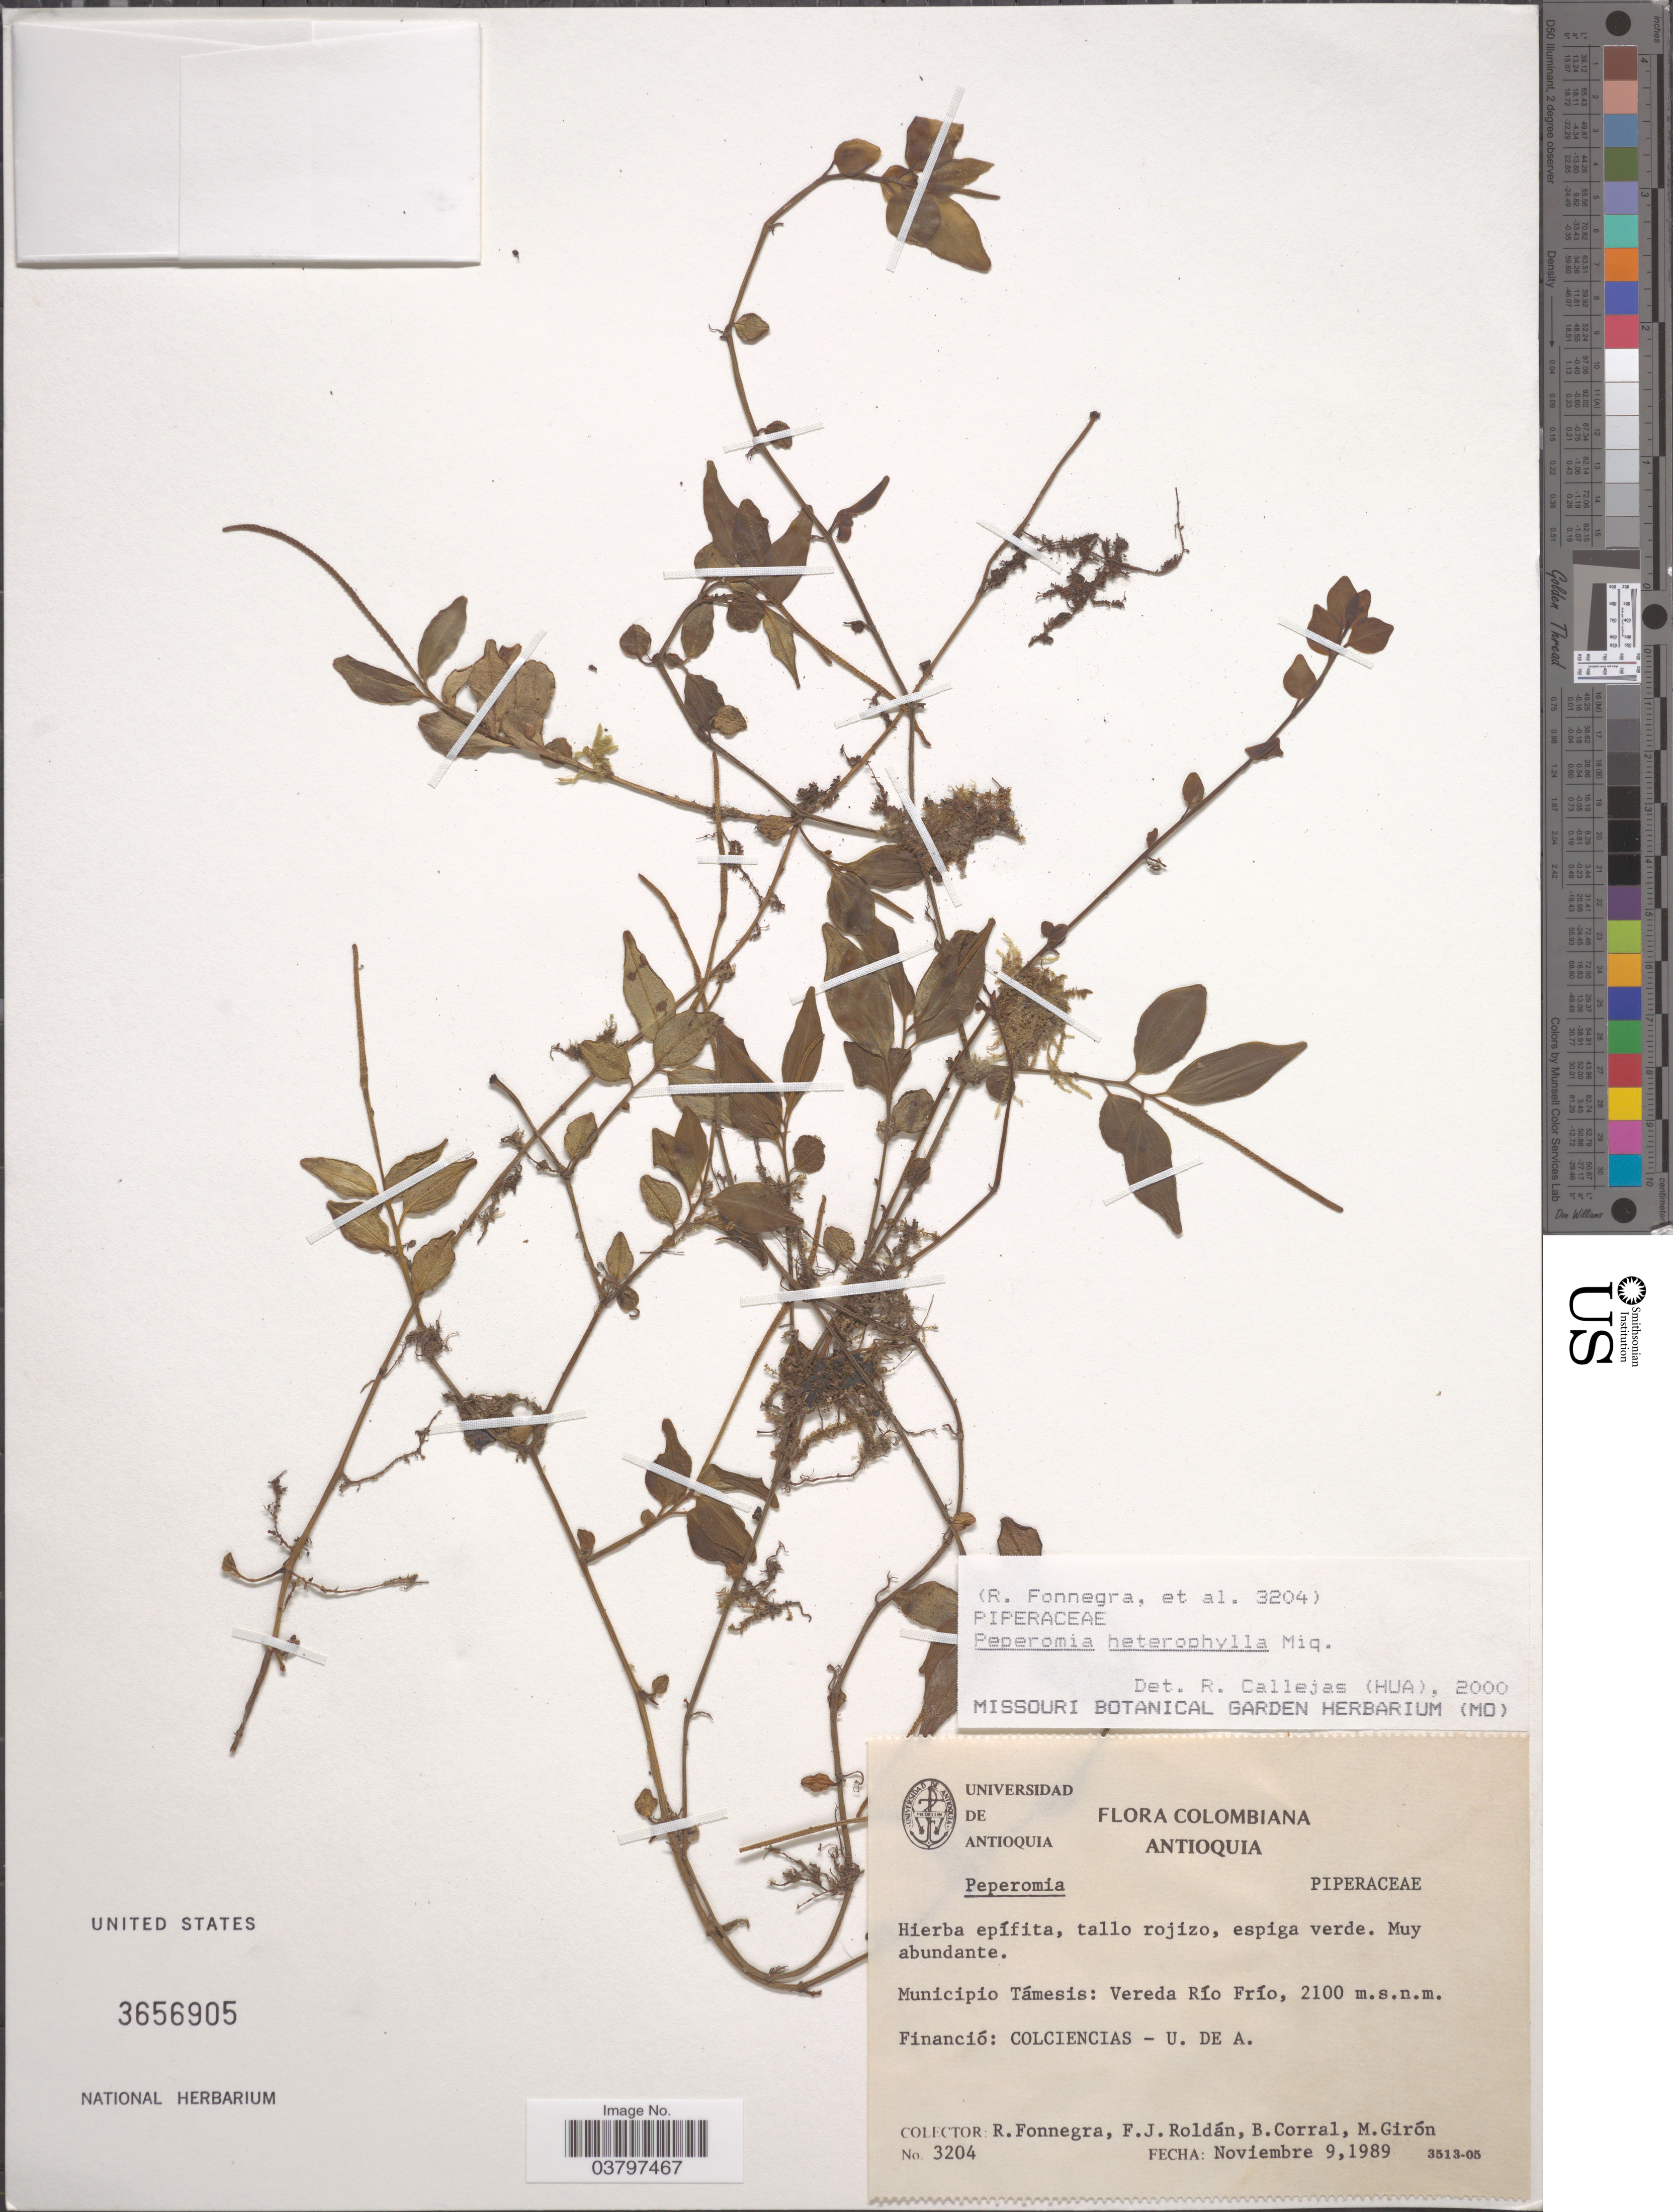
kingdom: Plantae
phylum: Tracheophyta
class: Magnoliopsida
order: Piperales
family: Piperaceae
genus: Peperomia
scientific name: Peperomia heterophylla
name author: Miq.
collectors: R. Fonnegra, F. J. Roldán, B. Corral & M. Girón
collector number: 3204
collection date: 1989-11-09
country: Colombia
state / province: Antioquia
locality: Municipio Támesis: Vereda Río Frío. Financió: Colciencias - U. de A.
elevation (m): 2100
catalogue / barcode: US 3656905